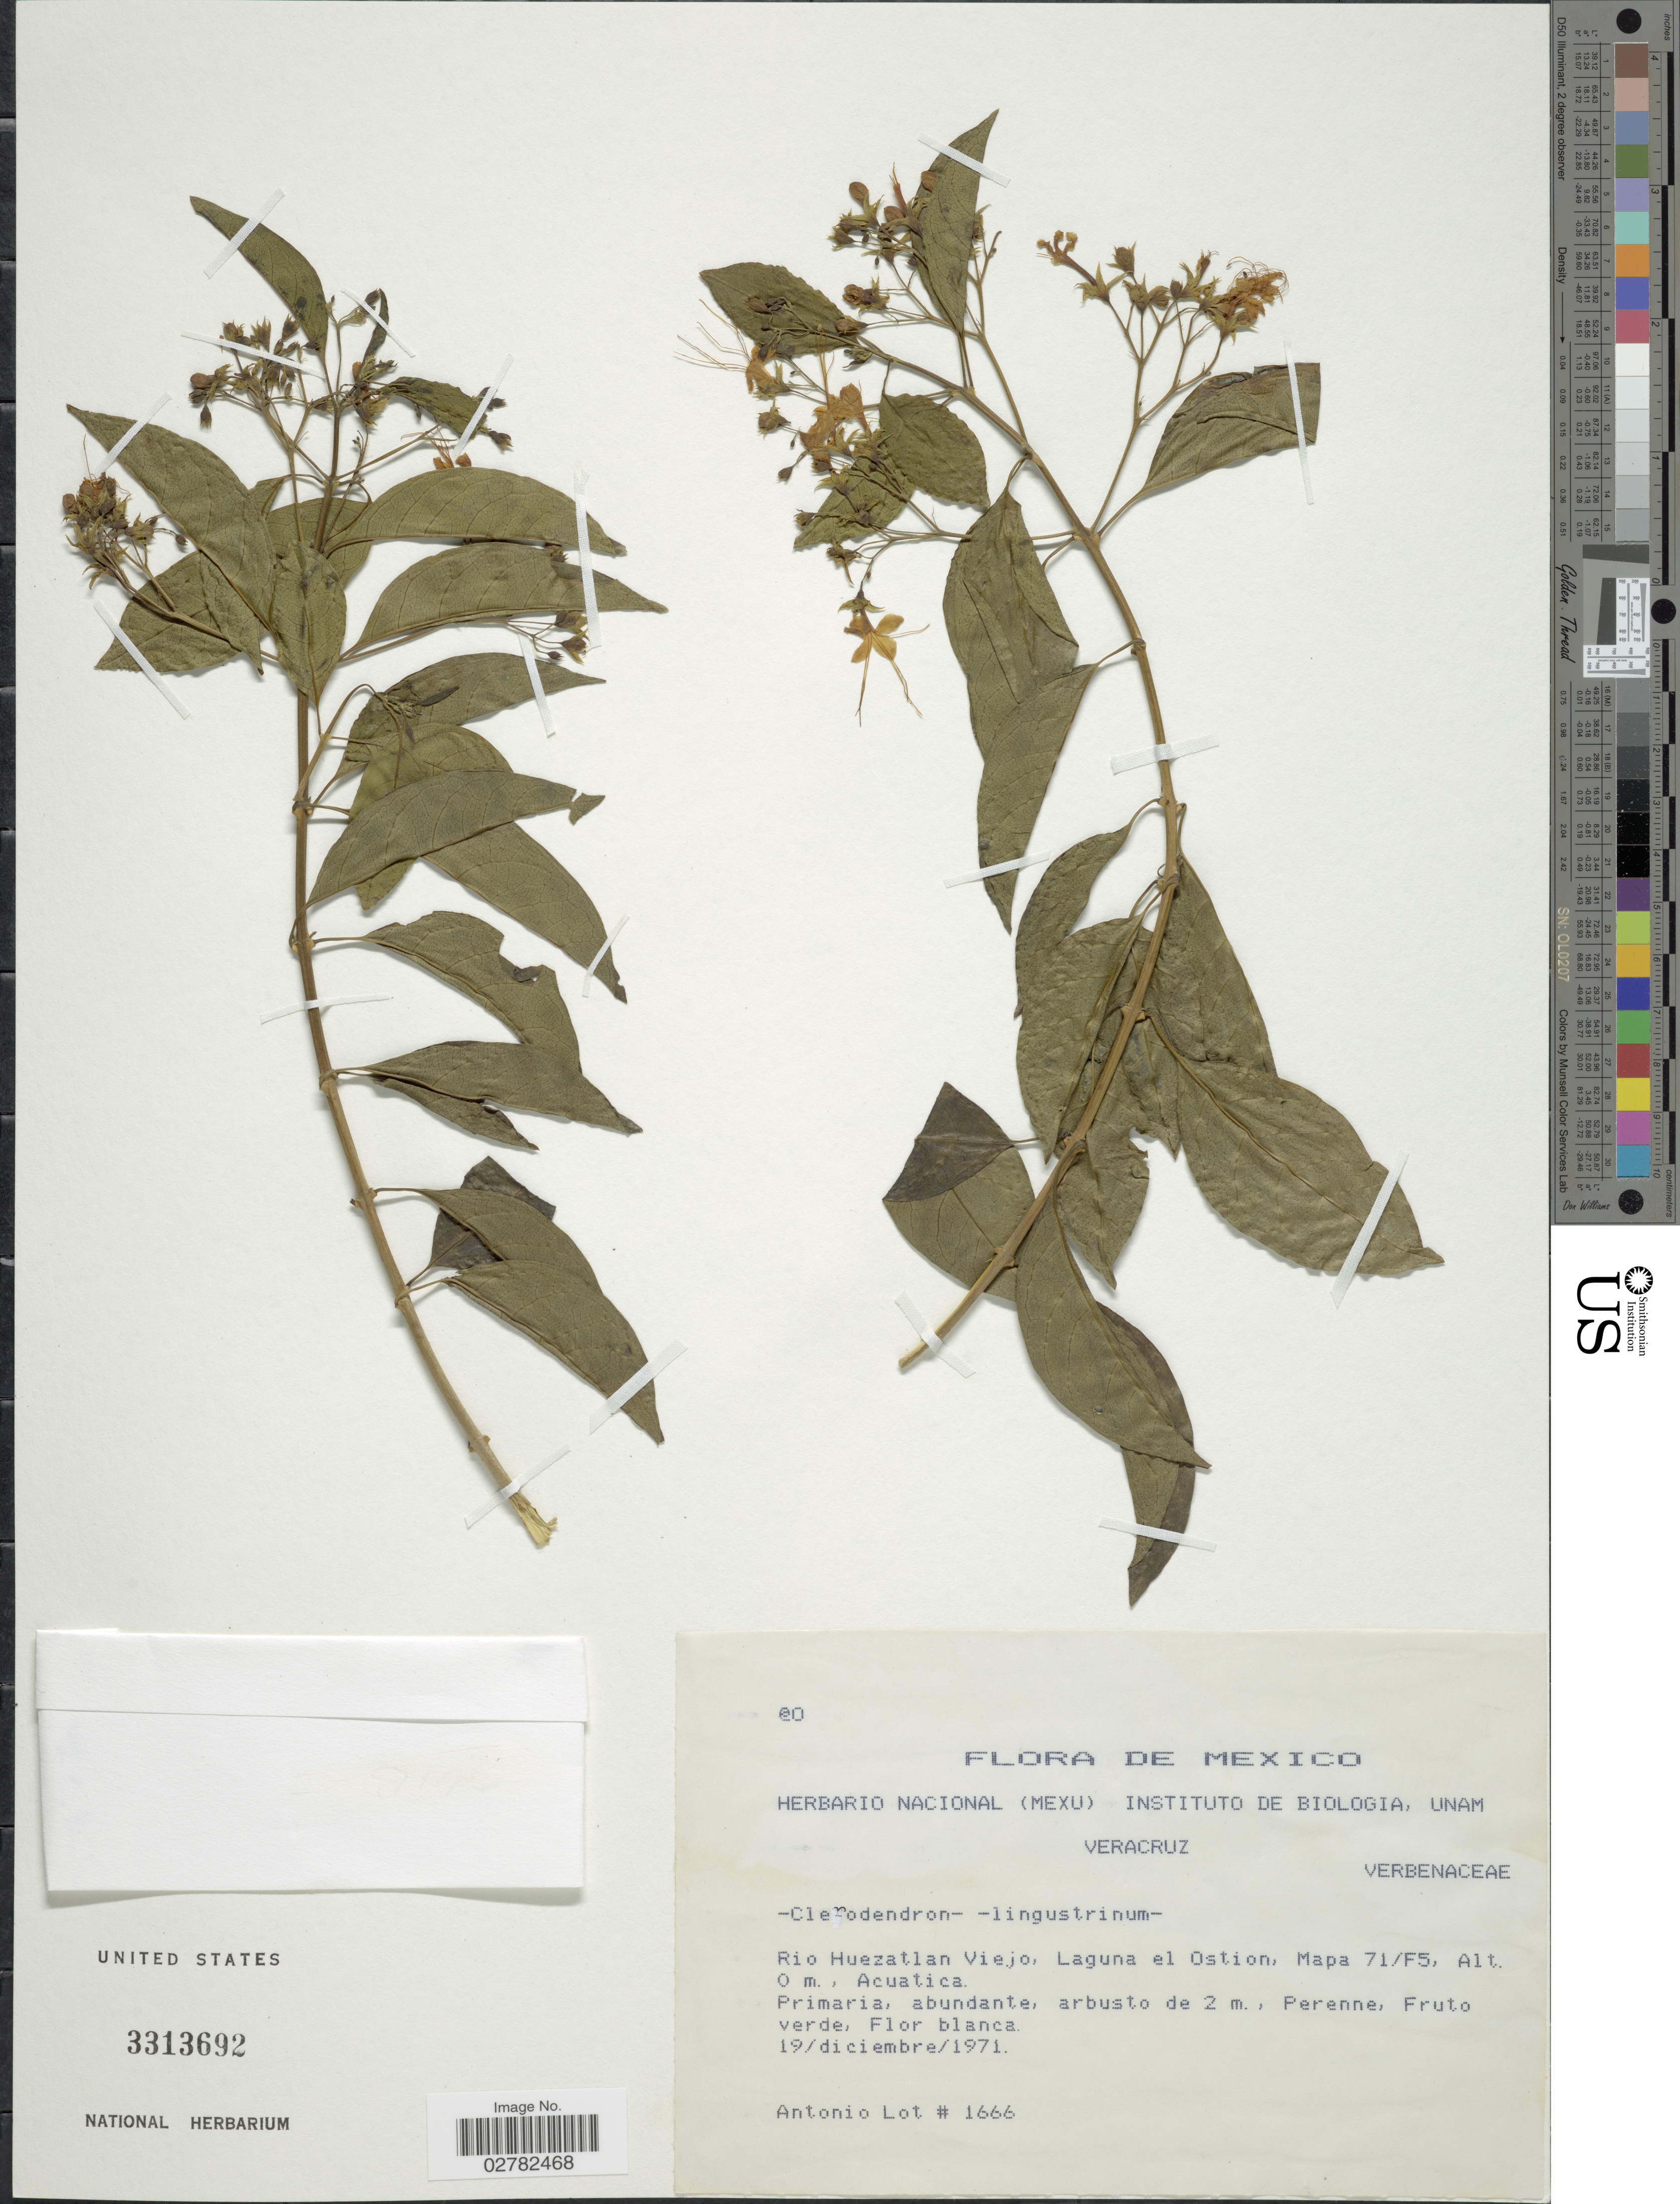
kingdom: Plantae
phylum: Tracheophyta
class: Magnoliopsida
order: Lamiales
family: Lamiaceae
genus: Clerodendrum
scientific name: Clerodendrum ligustrinum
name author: (Jacq.) R. Br.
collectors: Lot, A.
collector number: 1666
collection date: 1971-12-19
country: Mexico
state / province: Veracruz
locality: Rio Huezatlan Viejo, Laguna el Ostion, Mapa 71/F5, Acuatica.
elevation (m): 0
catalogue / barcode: US 3313692